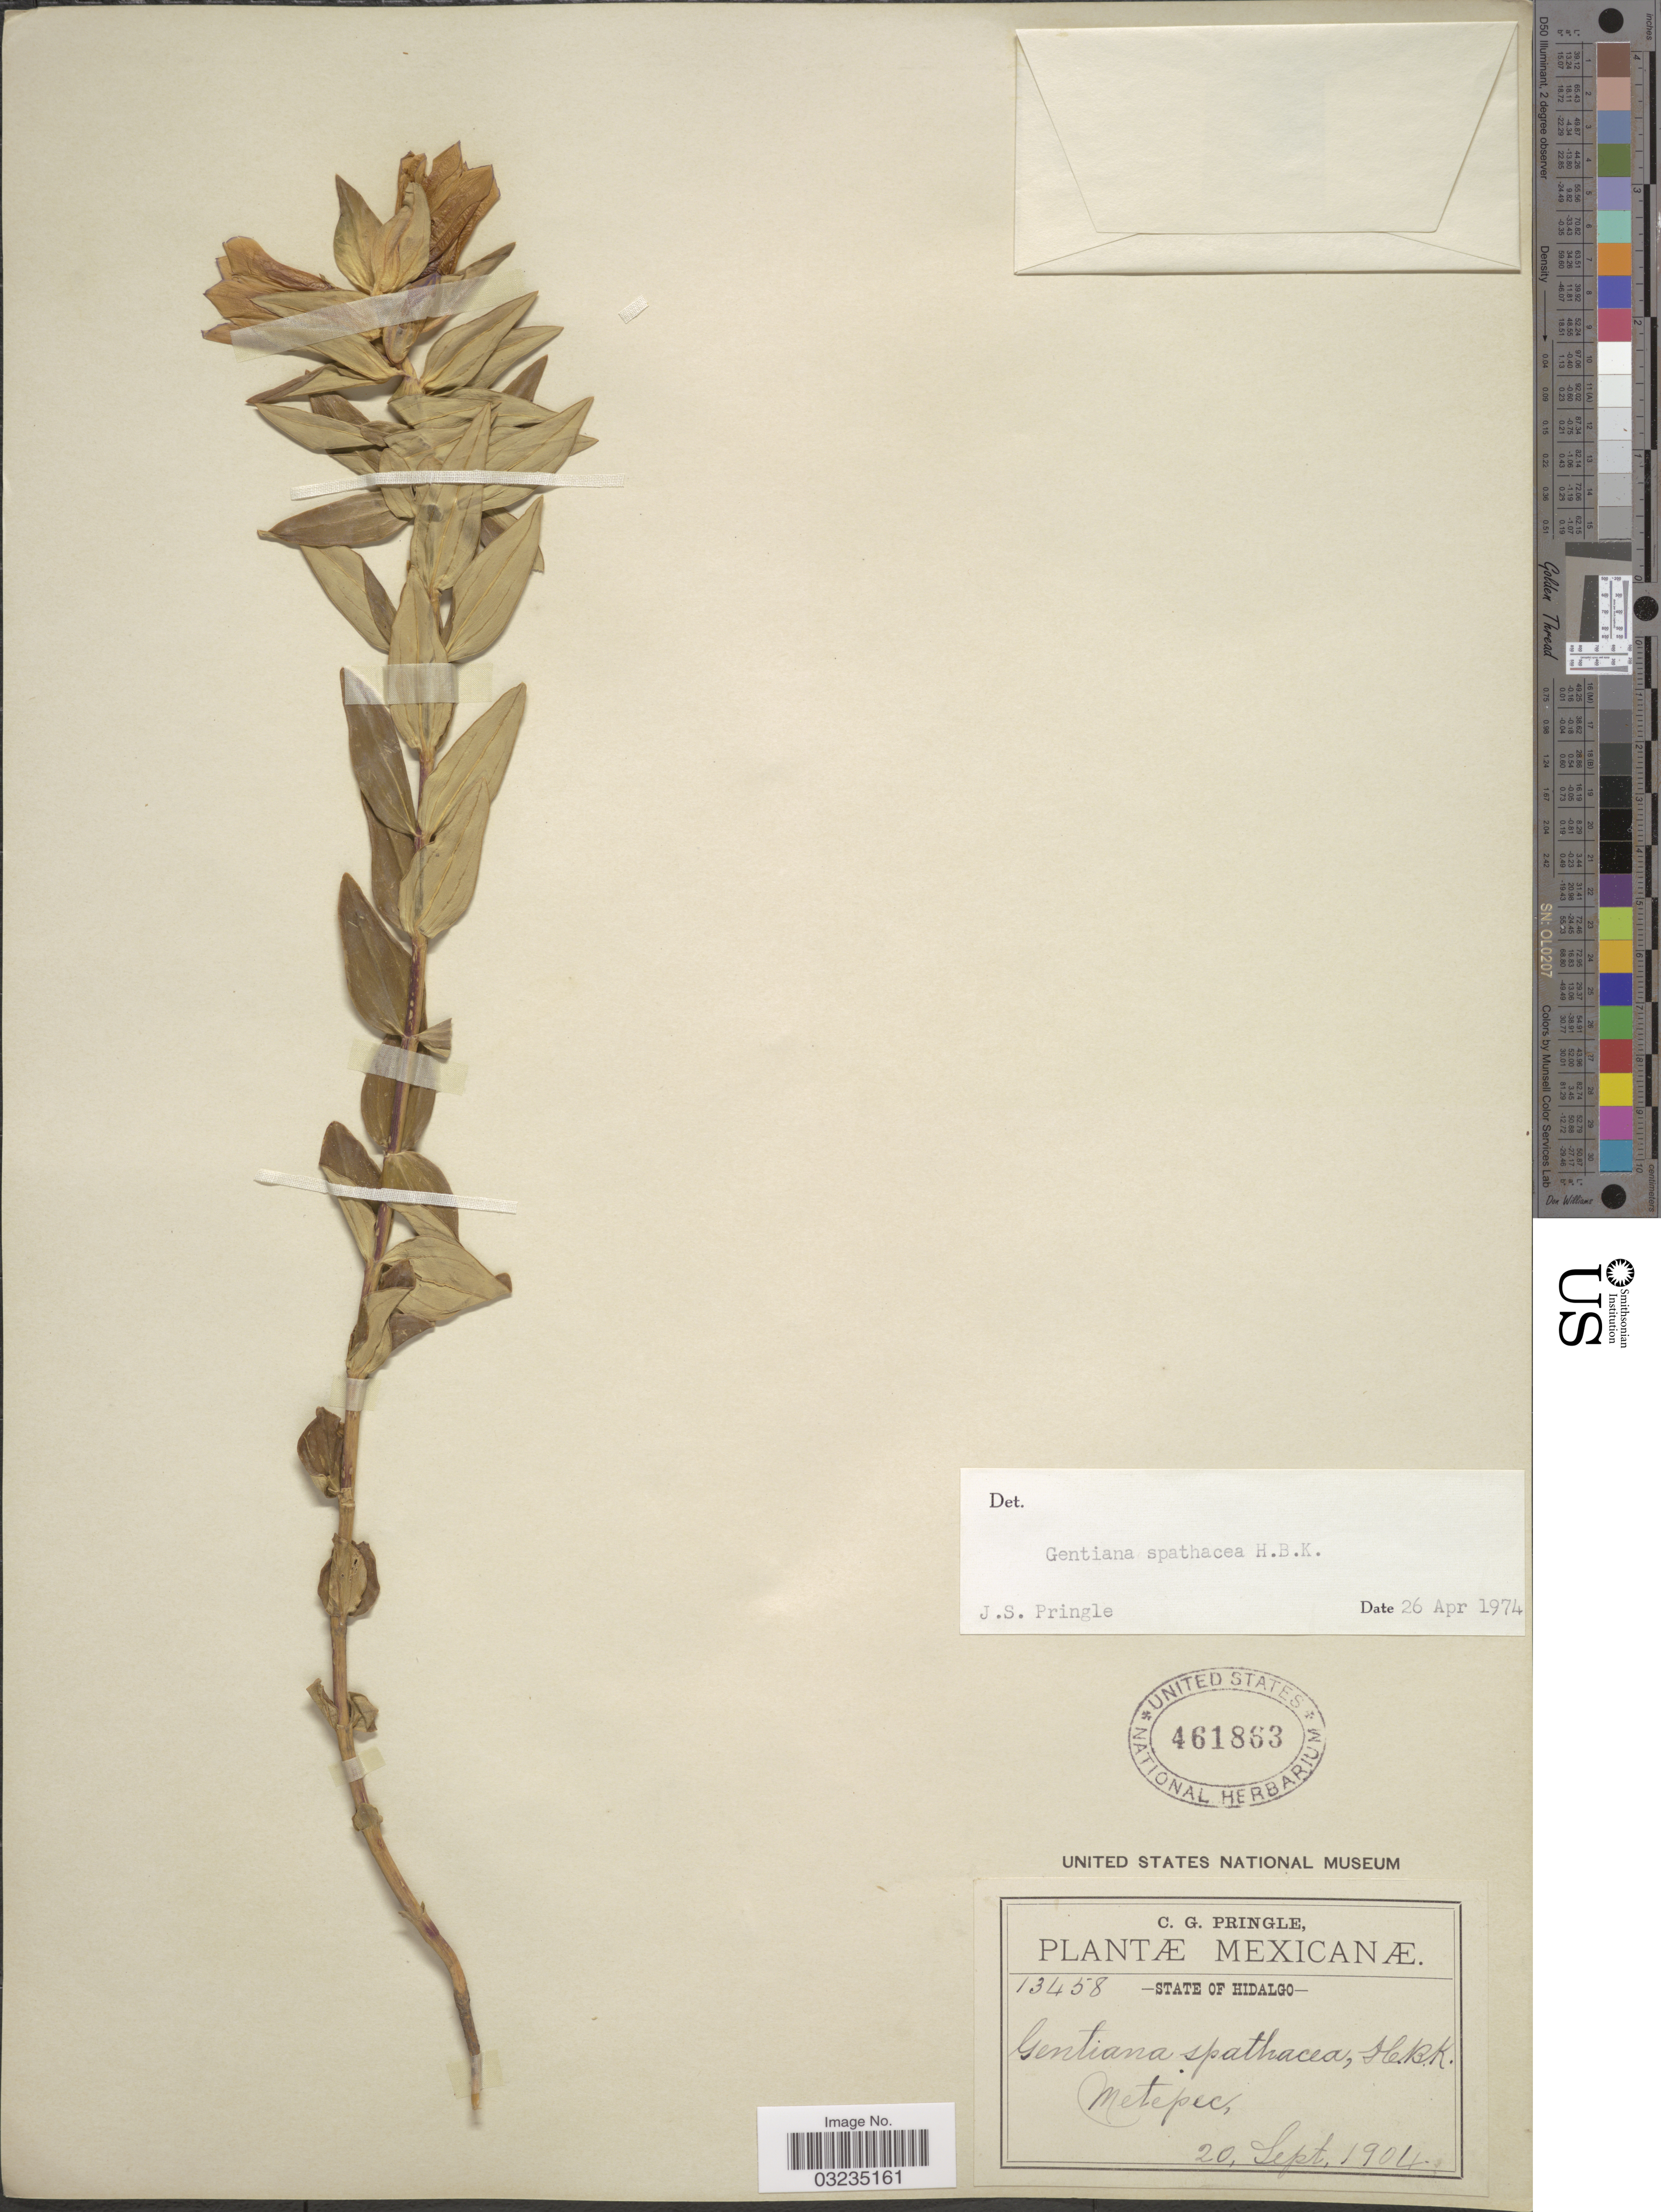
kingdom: Plantae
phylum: Tracheophyta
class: Magnoliopsida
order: Gentianales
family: Gentianaceae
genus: Gentiana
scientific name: Gentiana spathacea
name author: Kunth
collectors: C. G. Pringle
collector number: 13458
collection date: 1904-09-20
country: Mexico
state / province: Hidalgo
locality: State of Hidalgo. Metepec.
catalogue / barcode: US 461863